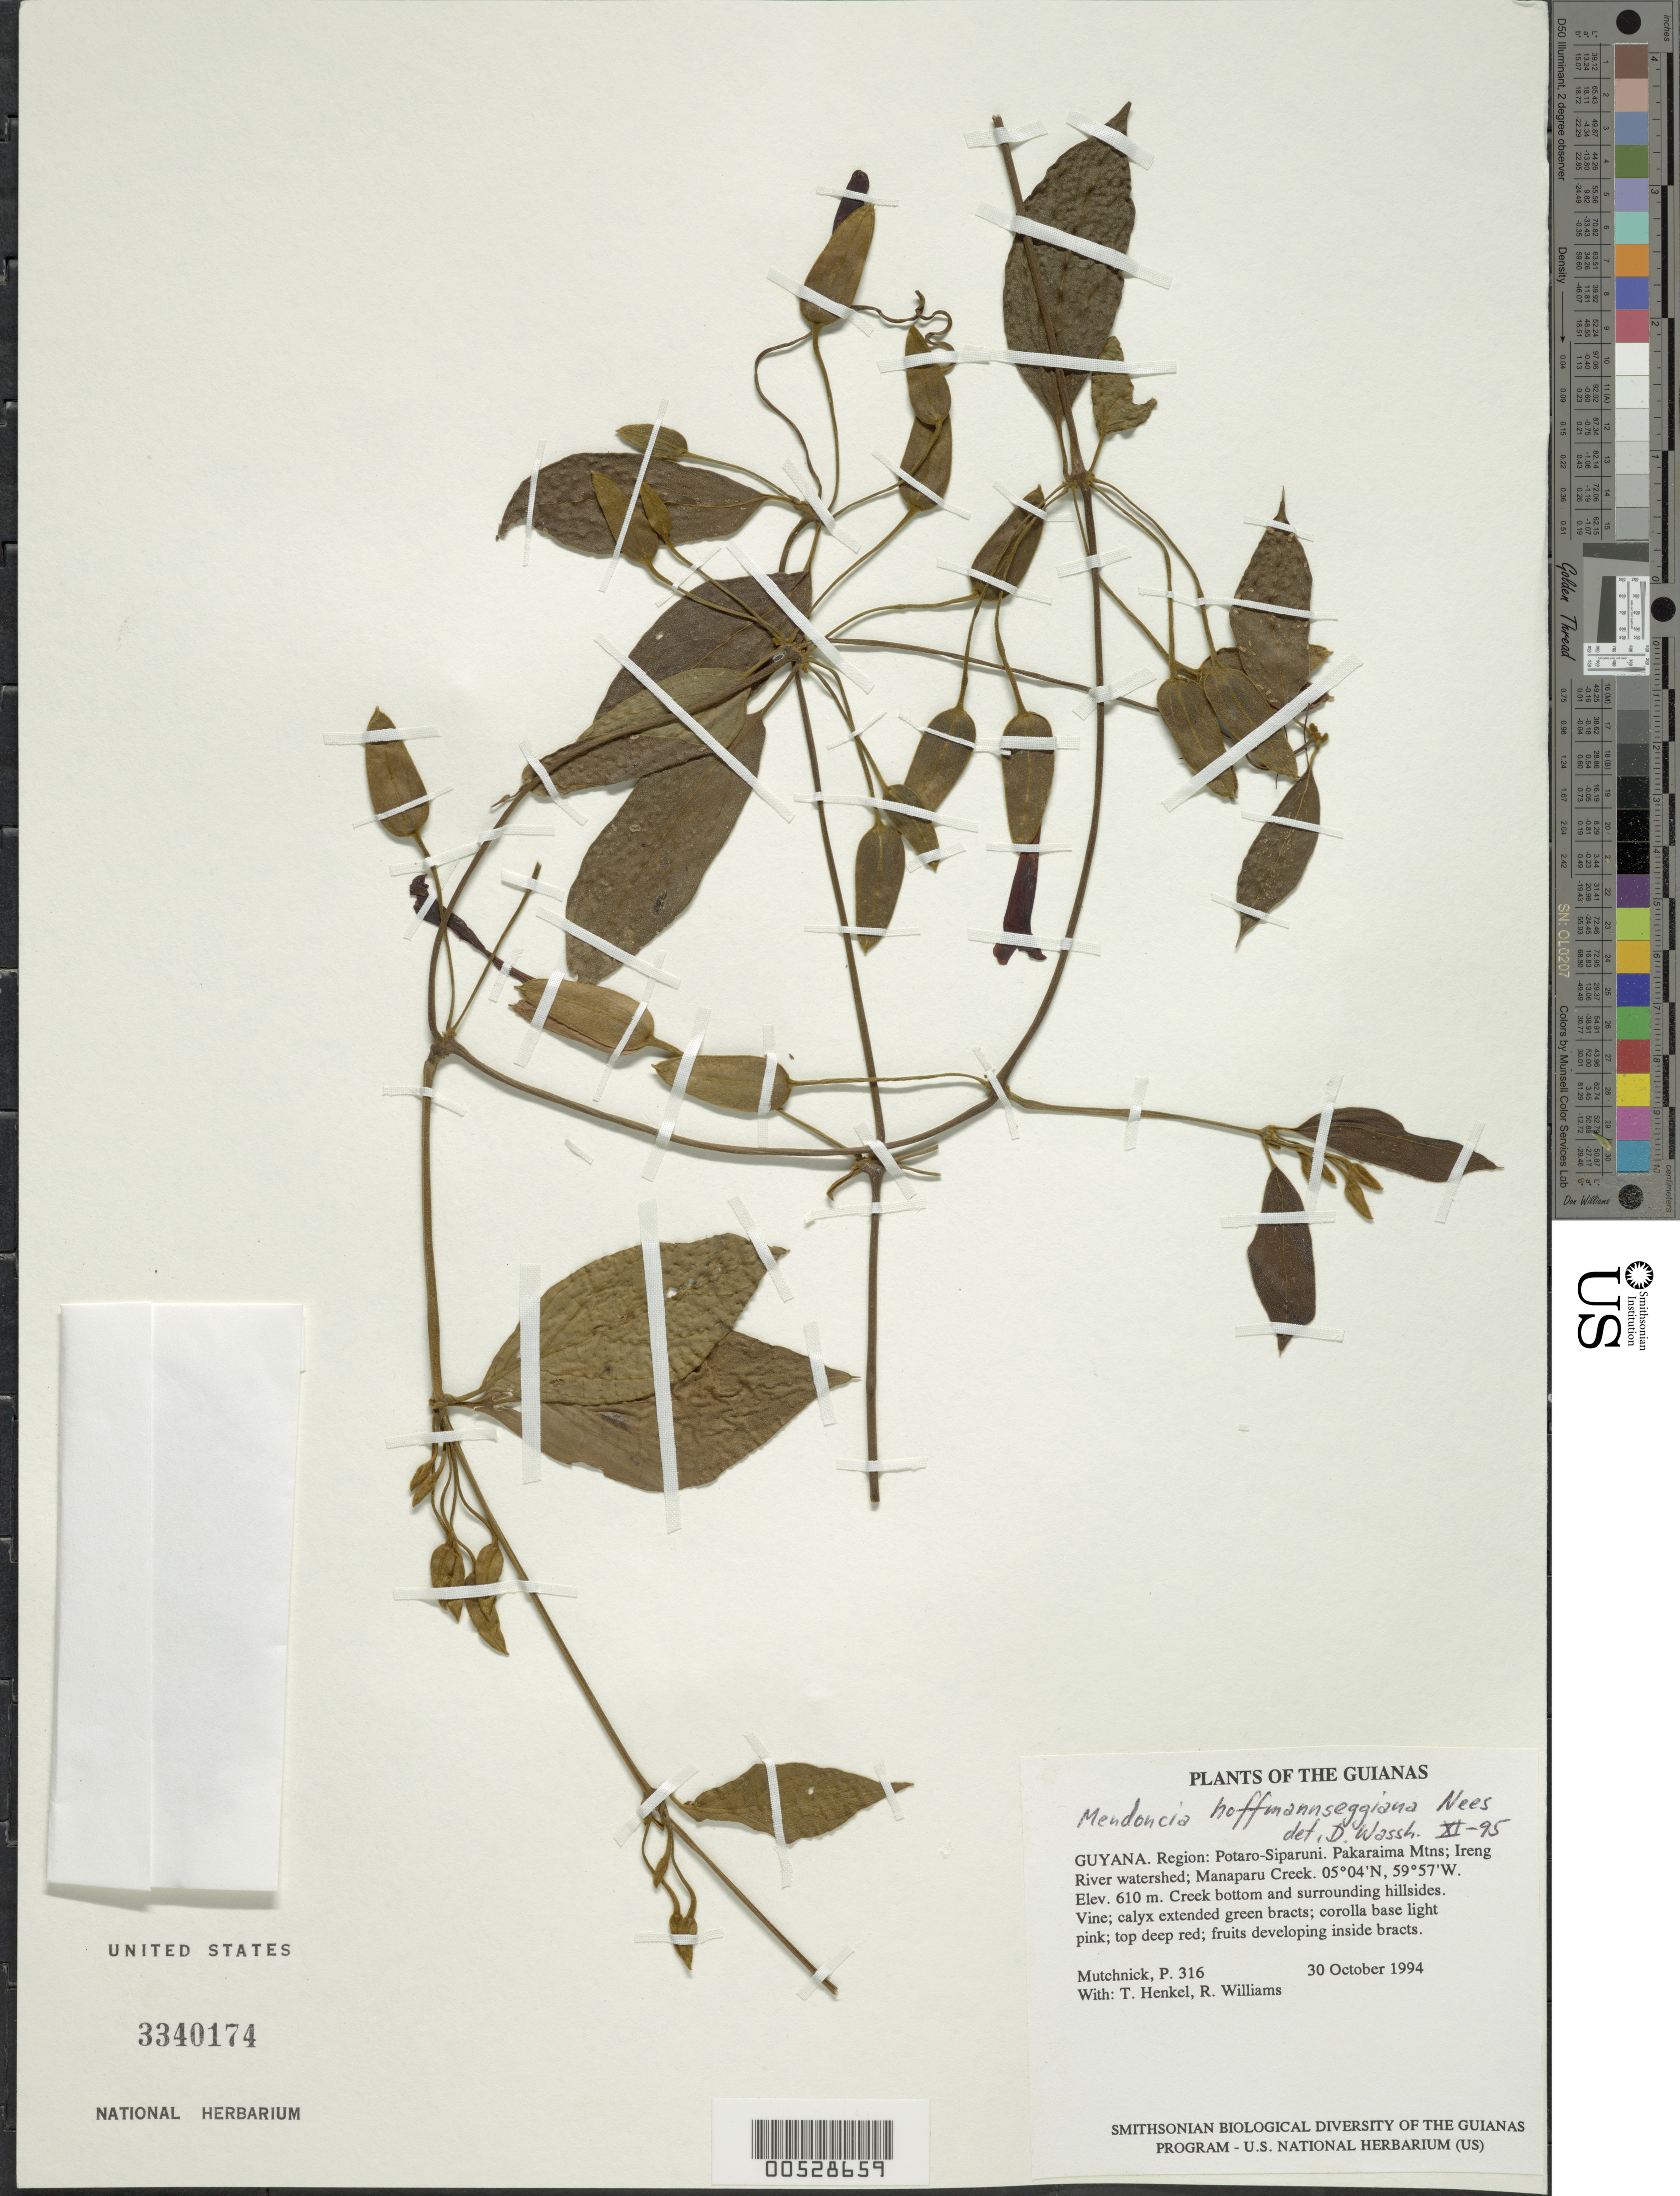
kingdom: Plantae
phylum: Tracheophyta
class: Magnoliopsida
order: Lamiales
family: Acanthaceae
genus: Mendoncia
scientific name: Mendoncia hoffmannseggiana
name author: Nees in DC.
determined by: Wasshausen, Dieter C., (BOT), Smithsonian Institution - National Museum of Natural History (UNITED STATES)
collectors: P. Mutchnick, T. Henkel & R. Williams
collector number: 316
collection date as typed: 30 October 1994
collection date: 1994-10-30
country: Guyana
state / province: Potaro-Siparuni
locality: Pakaraima Mtns; Ireng River watershed; Manaparu Creek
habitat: Creek bottom and surrounding hillsides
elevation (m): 610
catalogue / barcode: US 3340174